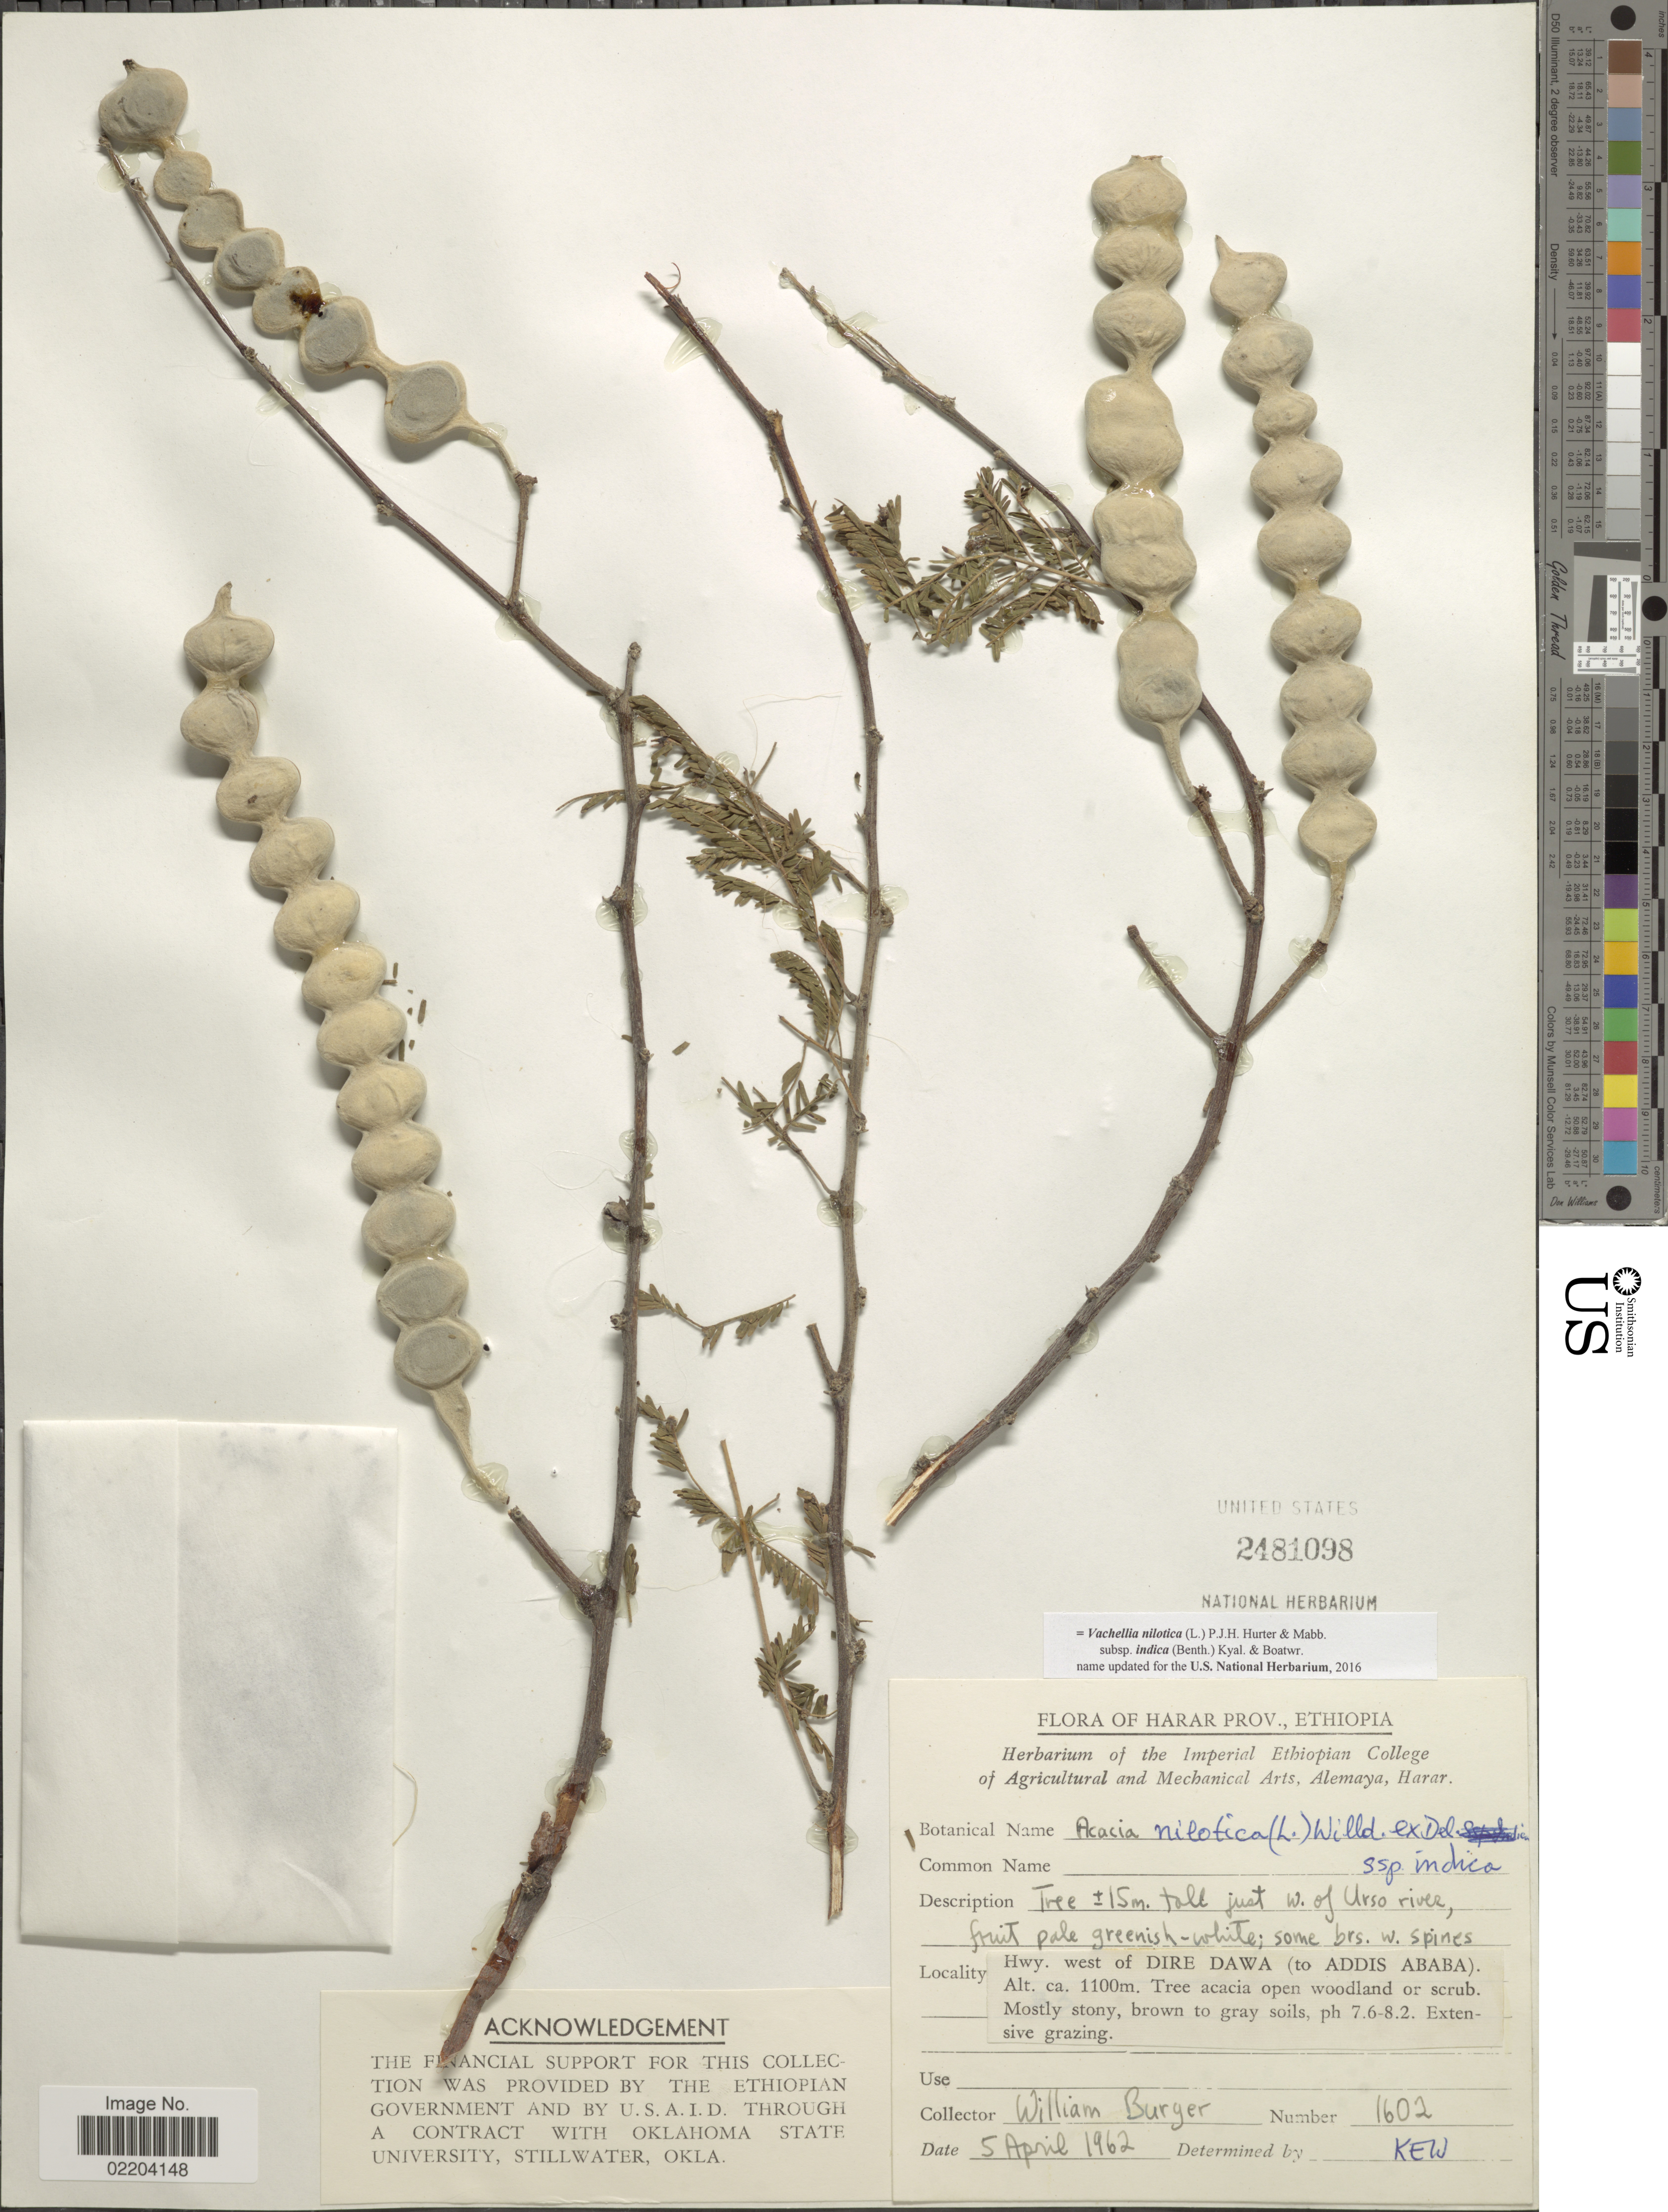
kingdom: Plantae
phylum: Tracheophyta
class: Magnoliopsida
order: Fabales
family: Fabaceae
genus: Vachellia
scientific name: Vachellia nilotica subsp. indica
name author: (Benth.) Kyal. & Boatwr.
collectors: W. Burger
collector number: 1602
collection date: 1962-04-05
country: Ethiopia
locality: Harar Prov., Ethiopia. Hwy, west of Dire Dawa (to Addis Ababa).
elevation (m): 1100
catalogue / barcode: US 2481098